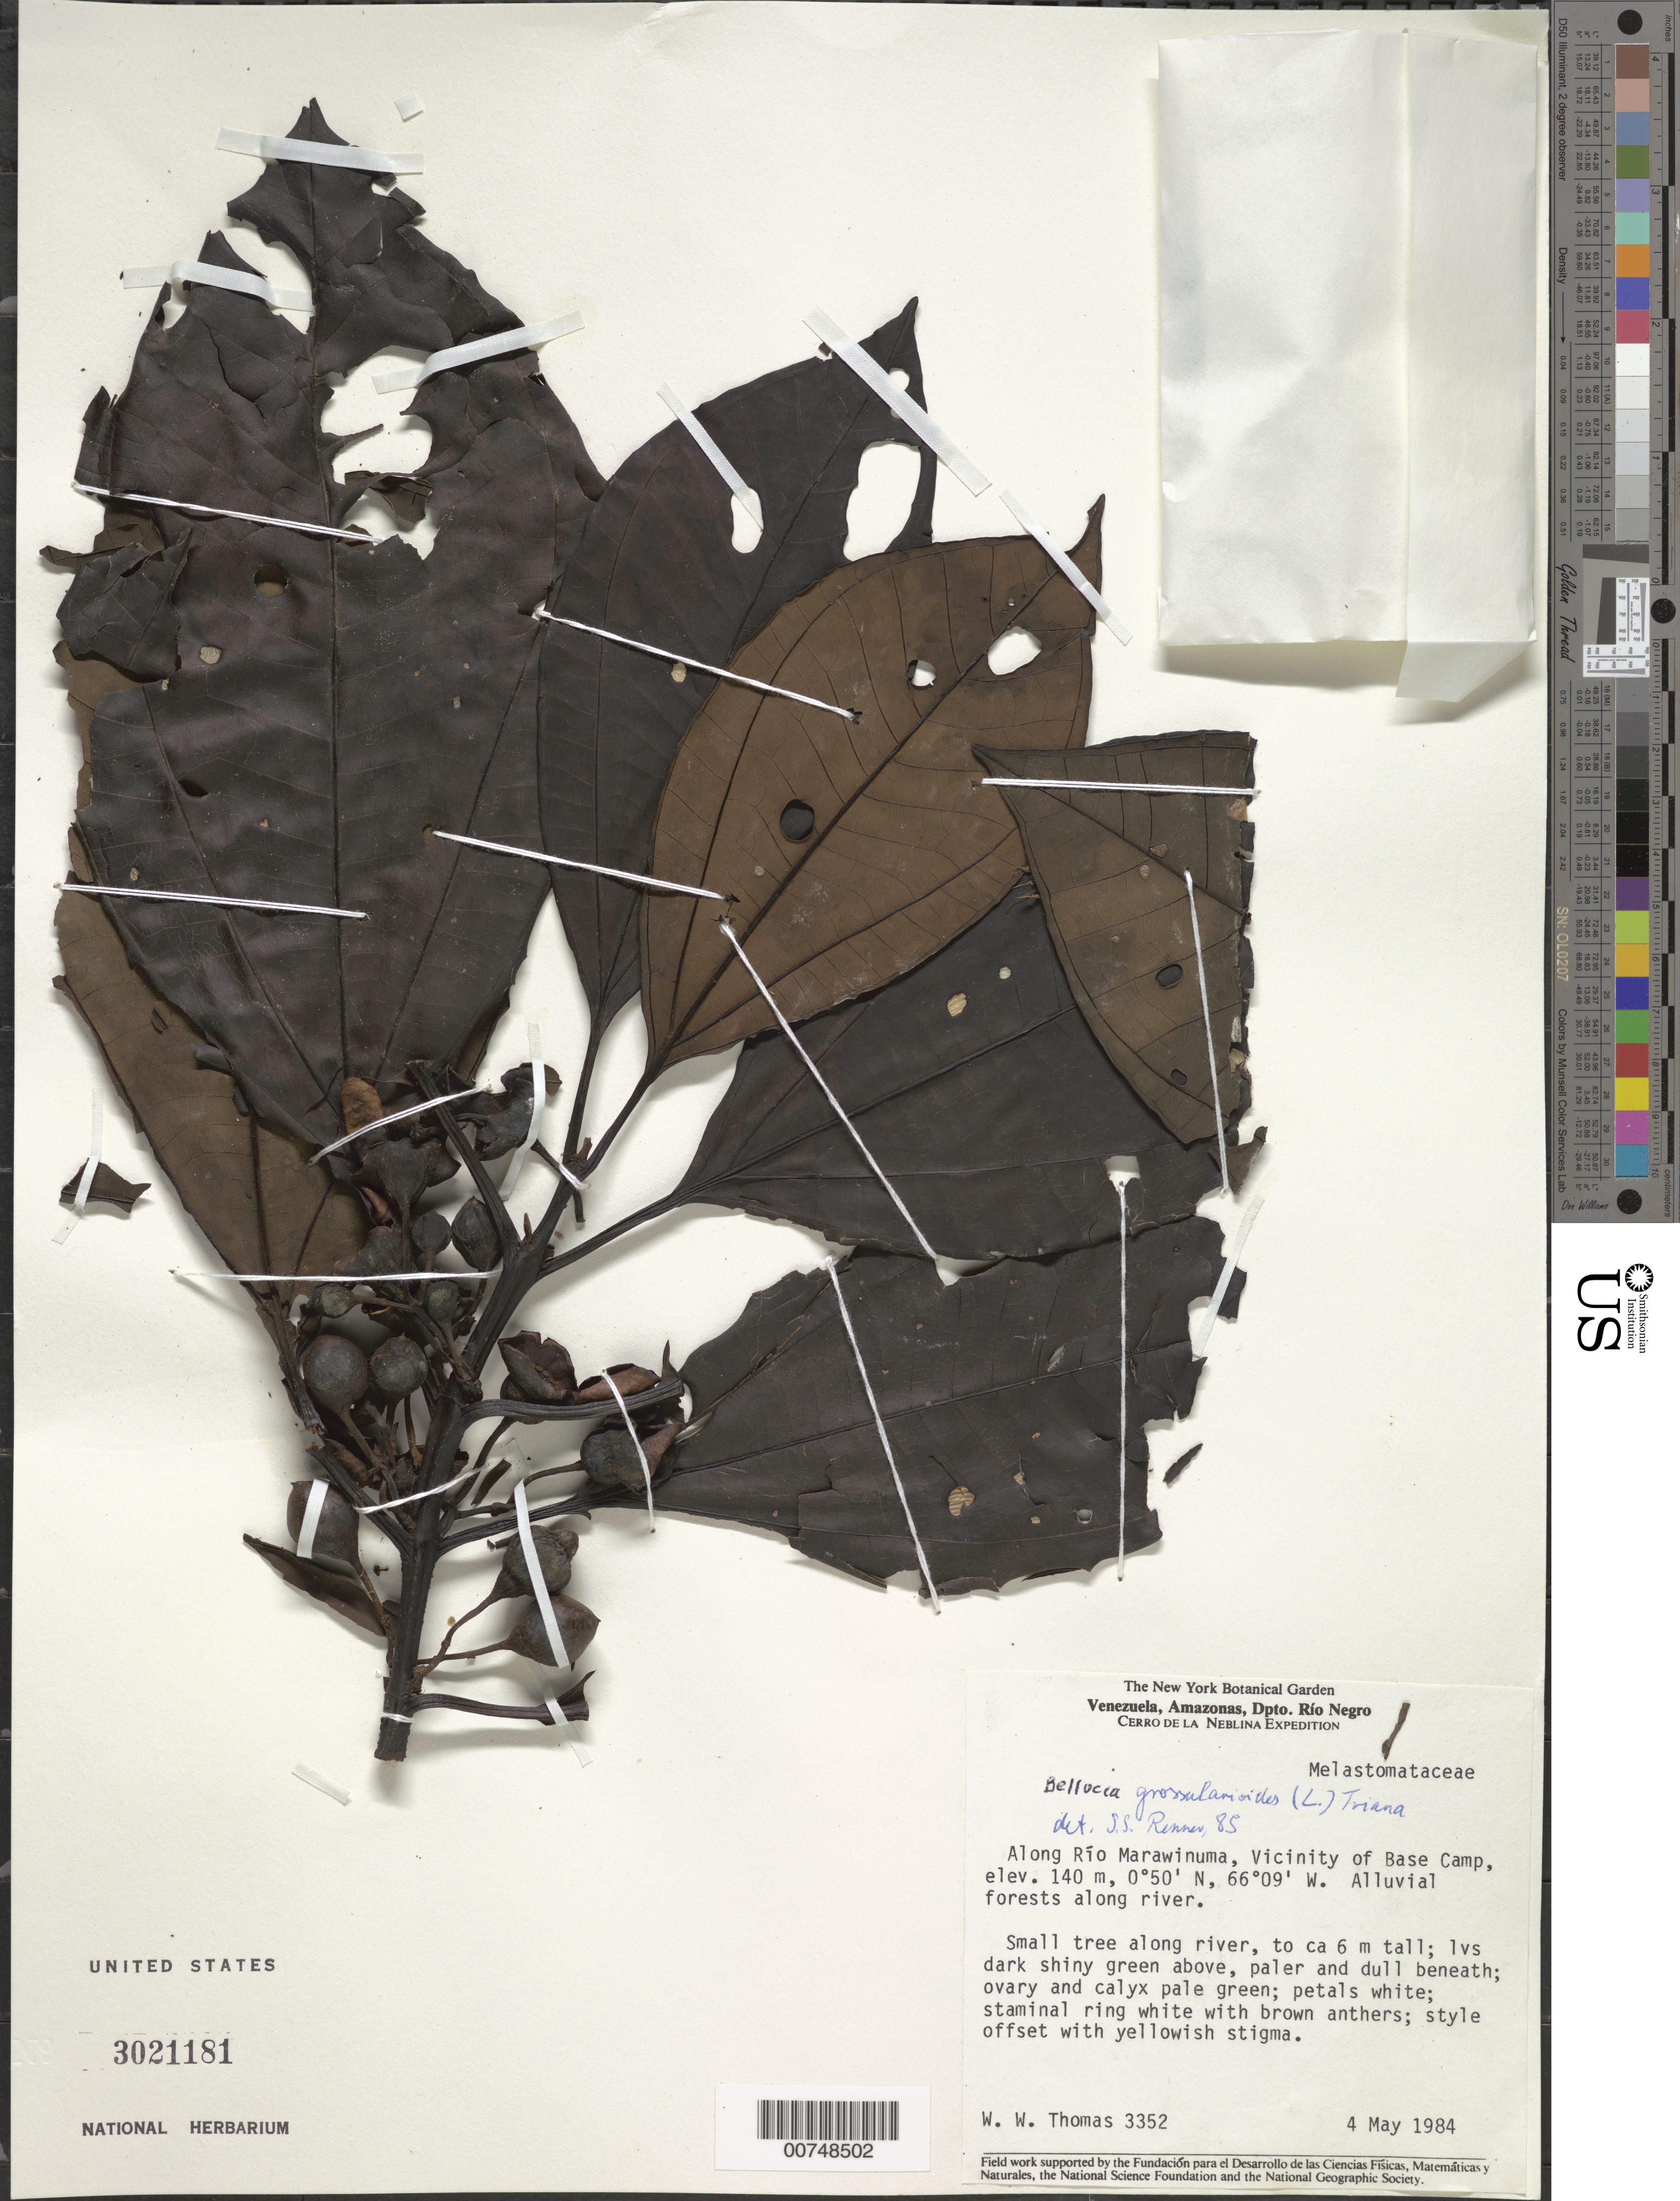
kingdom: Plantae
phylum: Tracheophyta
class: Magnoliopsida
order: Myrtales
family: Melastomataceae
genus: Bellucia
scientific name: Bellucia grossularioides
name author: (L.) Triana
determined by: Renner, --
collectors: W. W. Thomas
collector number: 3352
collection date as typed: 4-May-84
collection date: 1984-05-04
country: Venezuela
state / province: Amazonas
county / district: Río Negro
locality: Cerro de La Neblina, along Río Marawinuma, vicinity of base camp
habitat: Alluvial forest along river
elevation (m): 140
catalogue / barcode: US 3021181